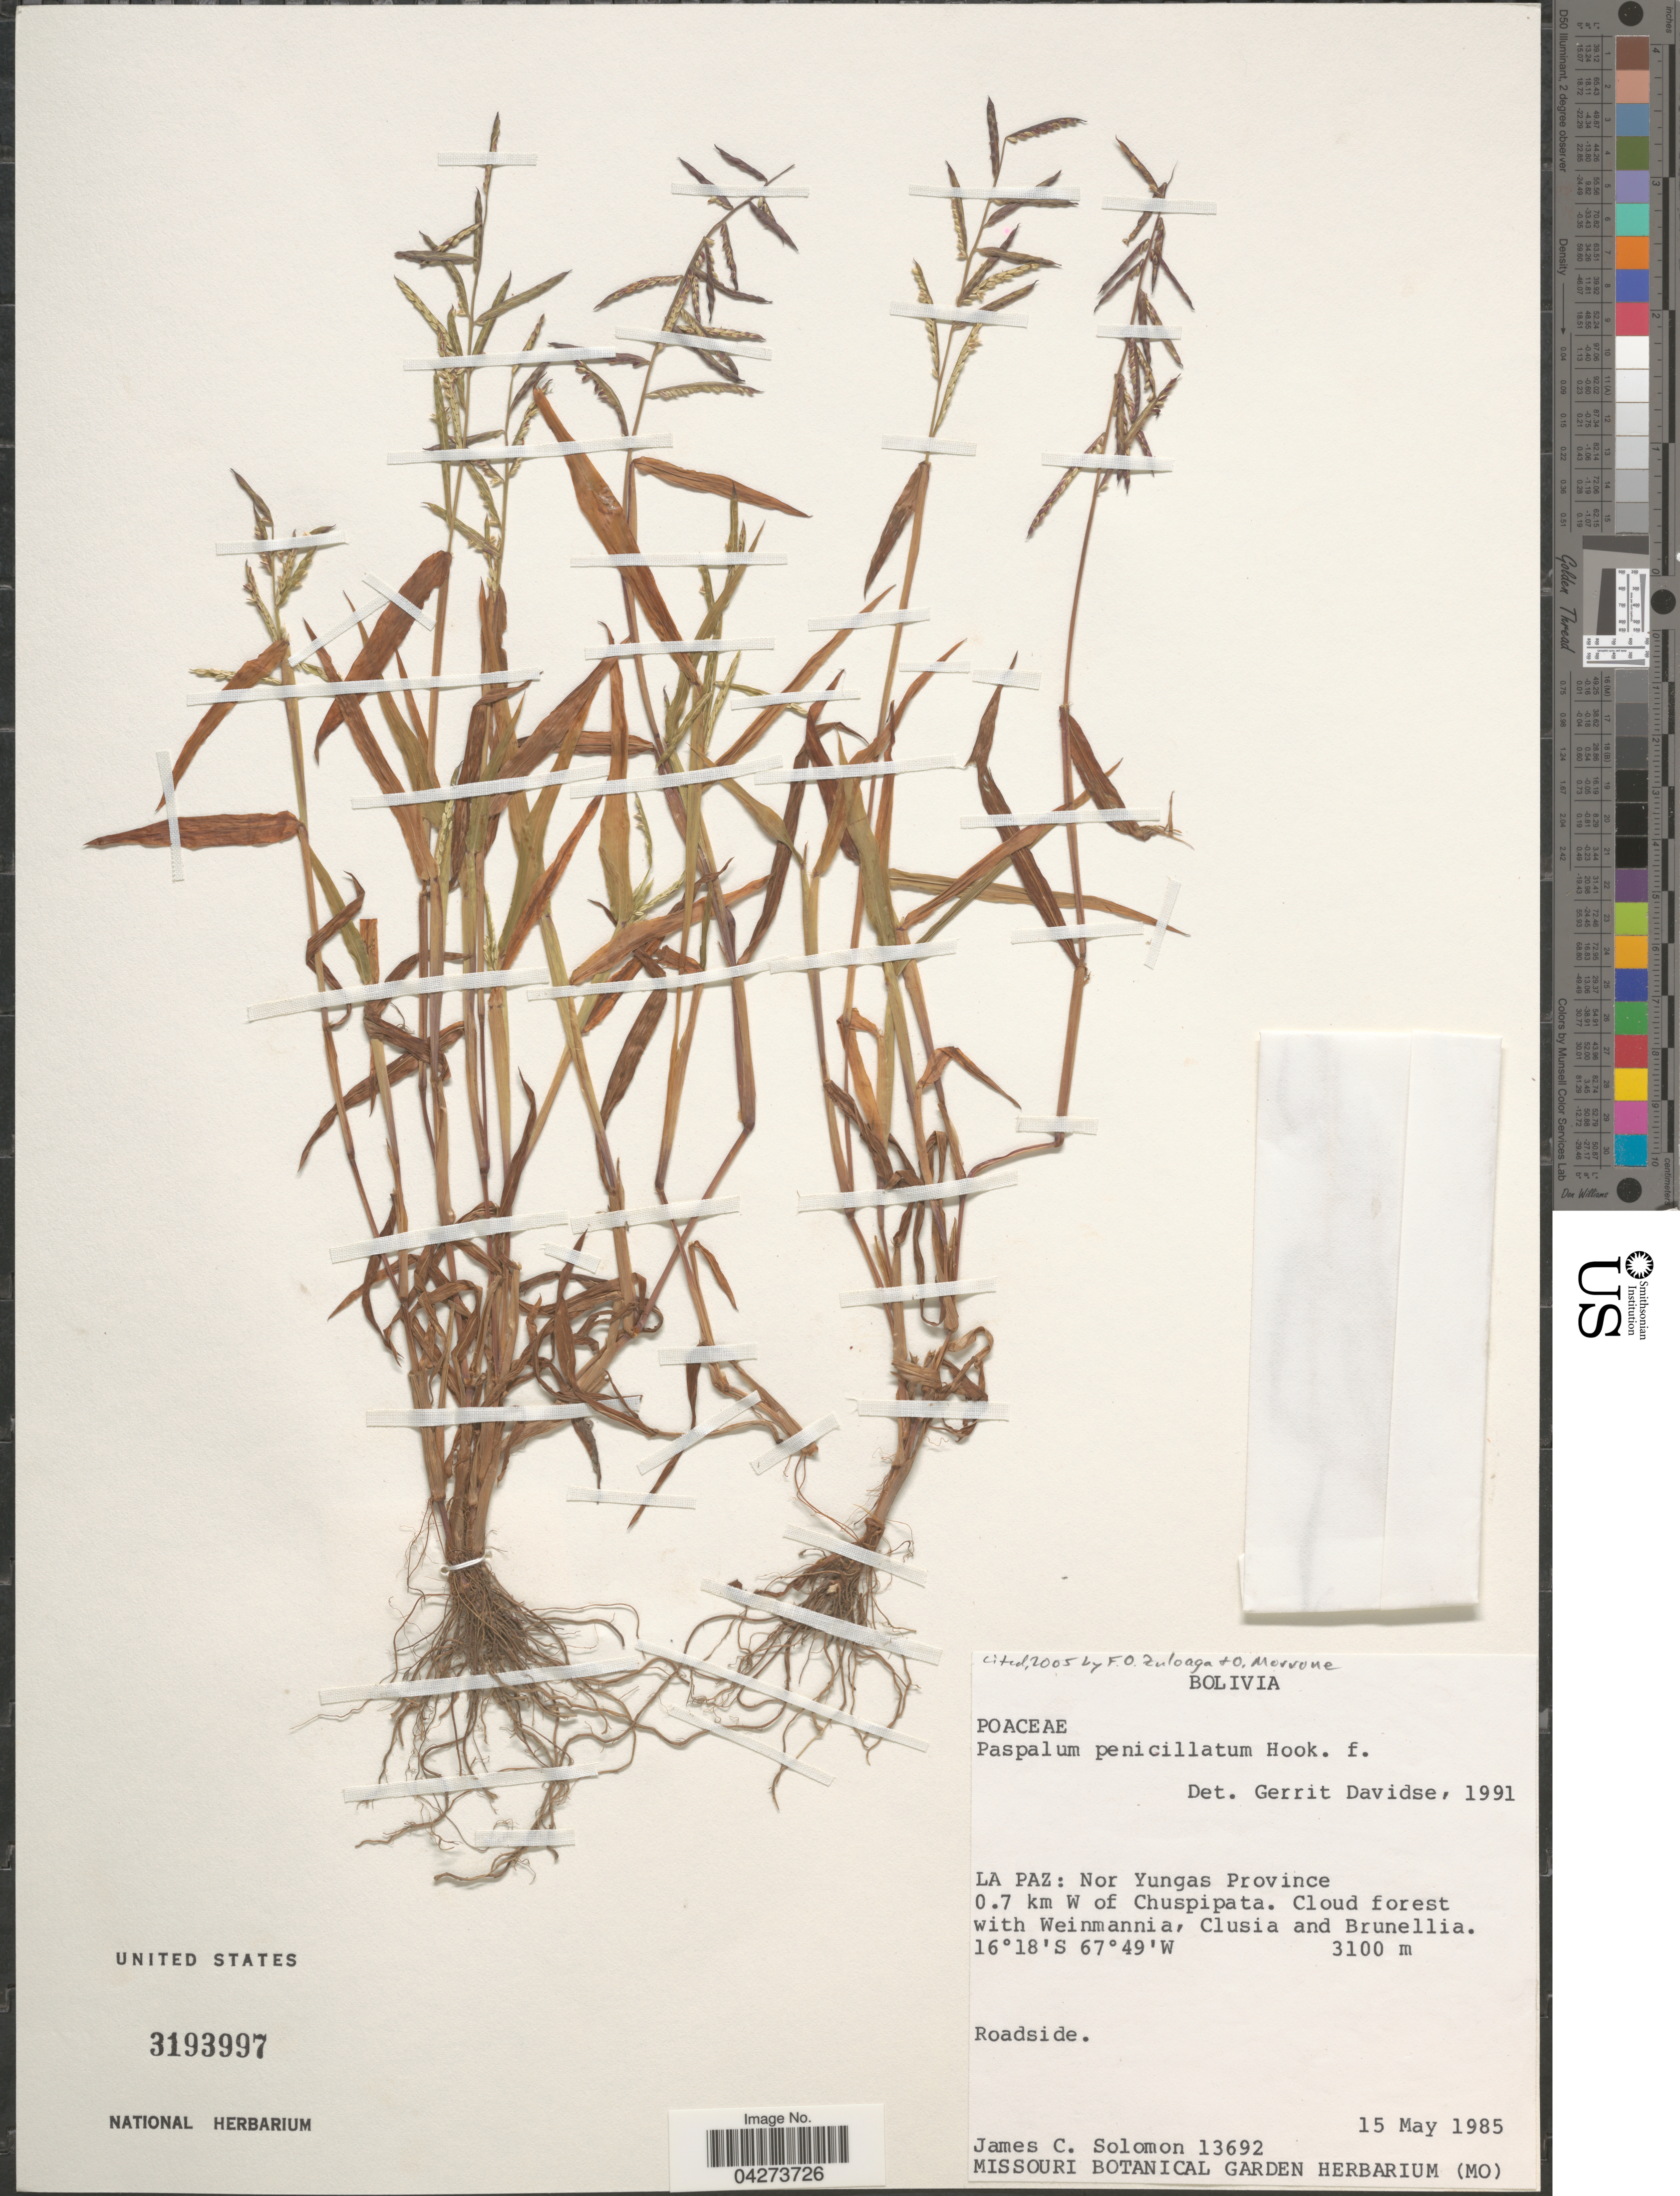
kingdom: Plantae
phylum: Tracheophyta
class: Liliopsida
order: Poales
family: Poaceae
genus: Paspalum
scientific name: Paspalum penicillatum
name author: Hook. f.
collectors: J. C. Solomon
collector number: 13692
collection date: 1985-05-15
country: Bolivia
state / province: La Paz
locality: La Paz: Nor Yungas Province. 0.7 km W of Chuspipata.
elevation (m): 3100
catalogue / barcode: US 3193997